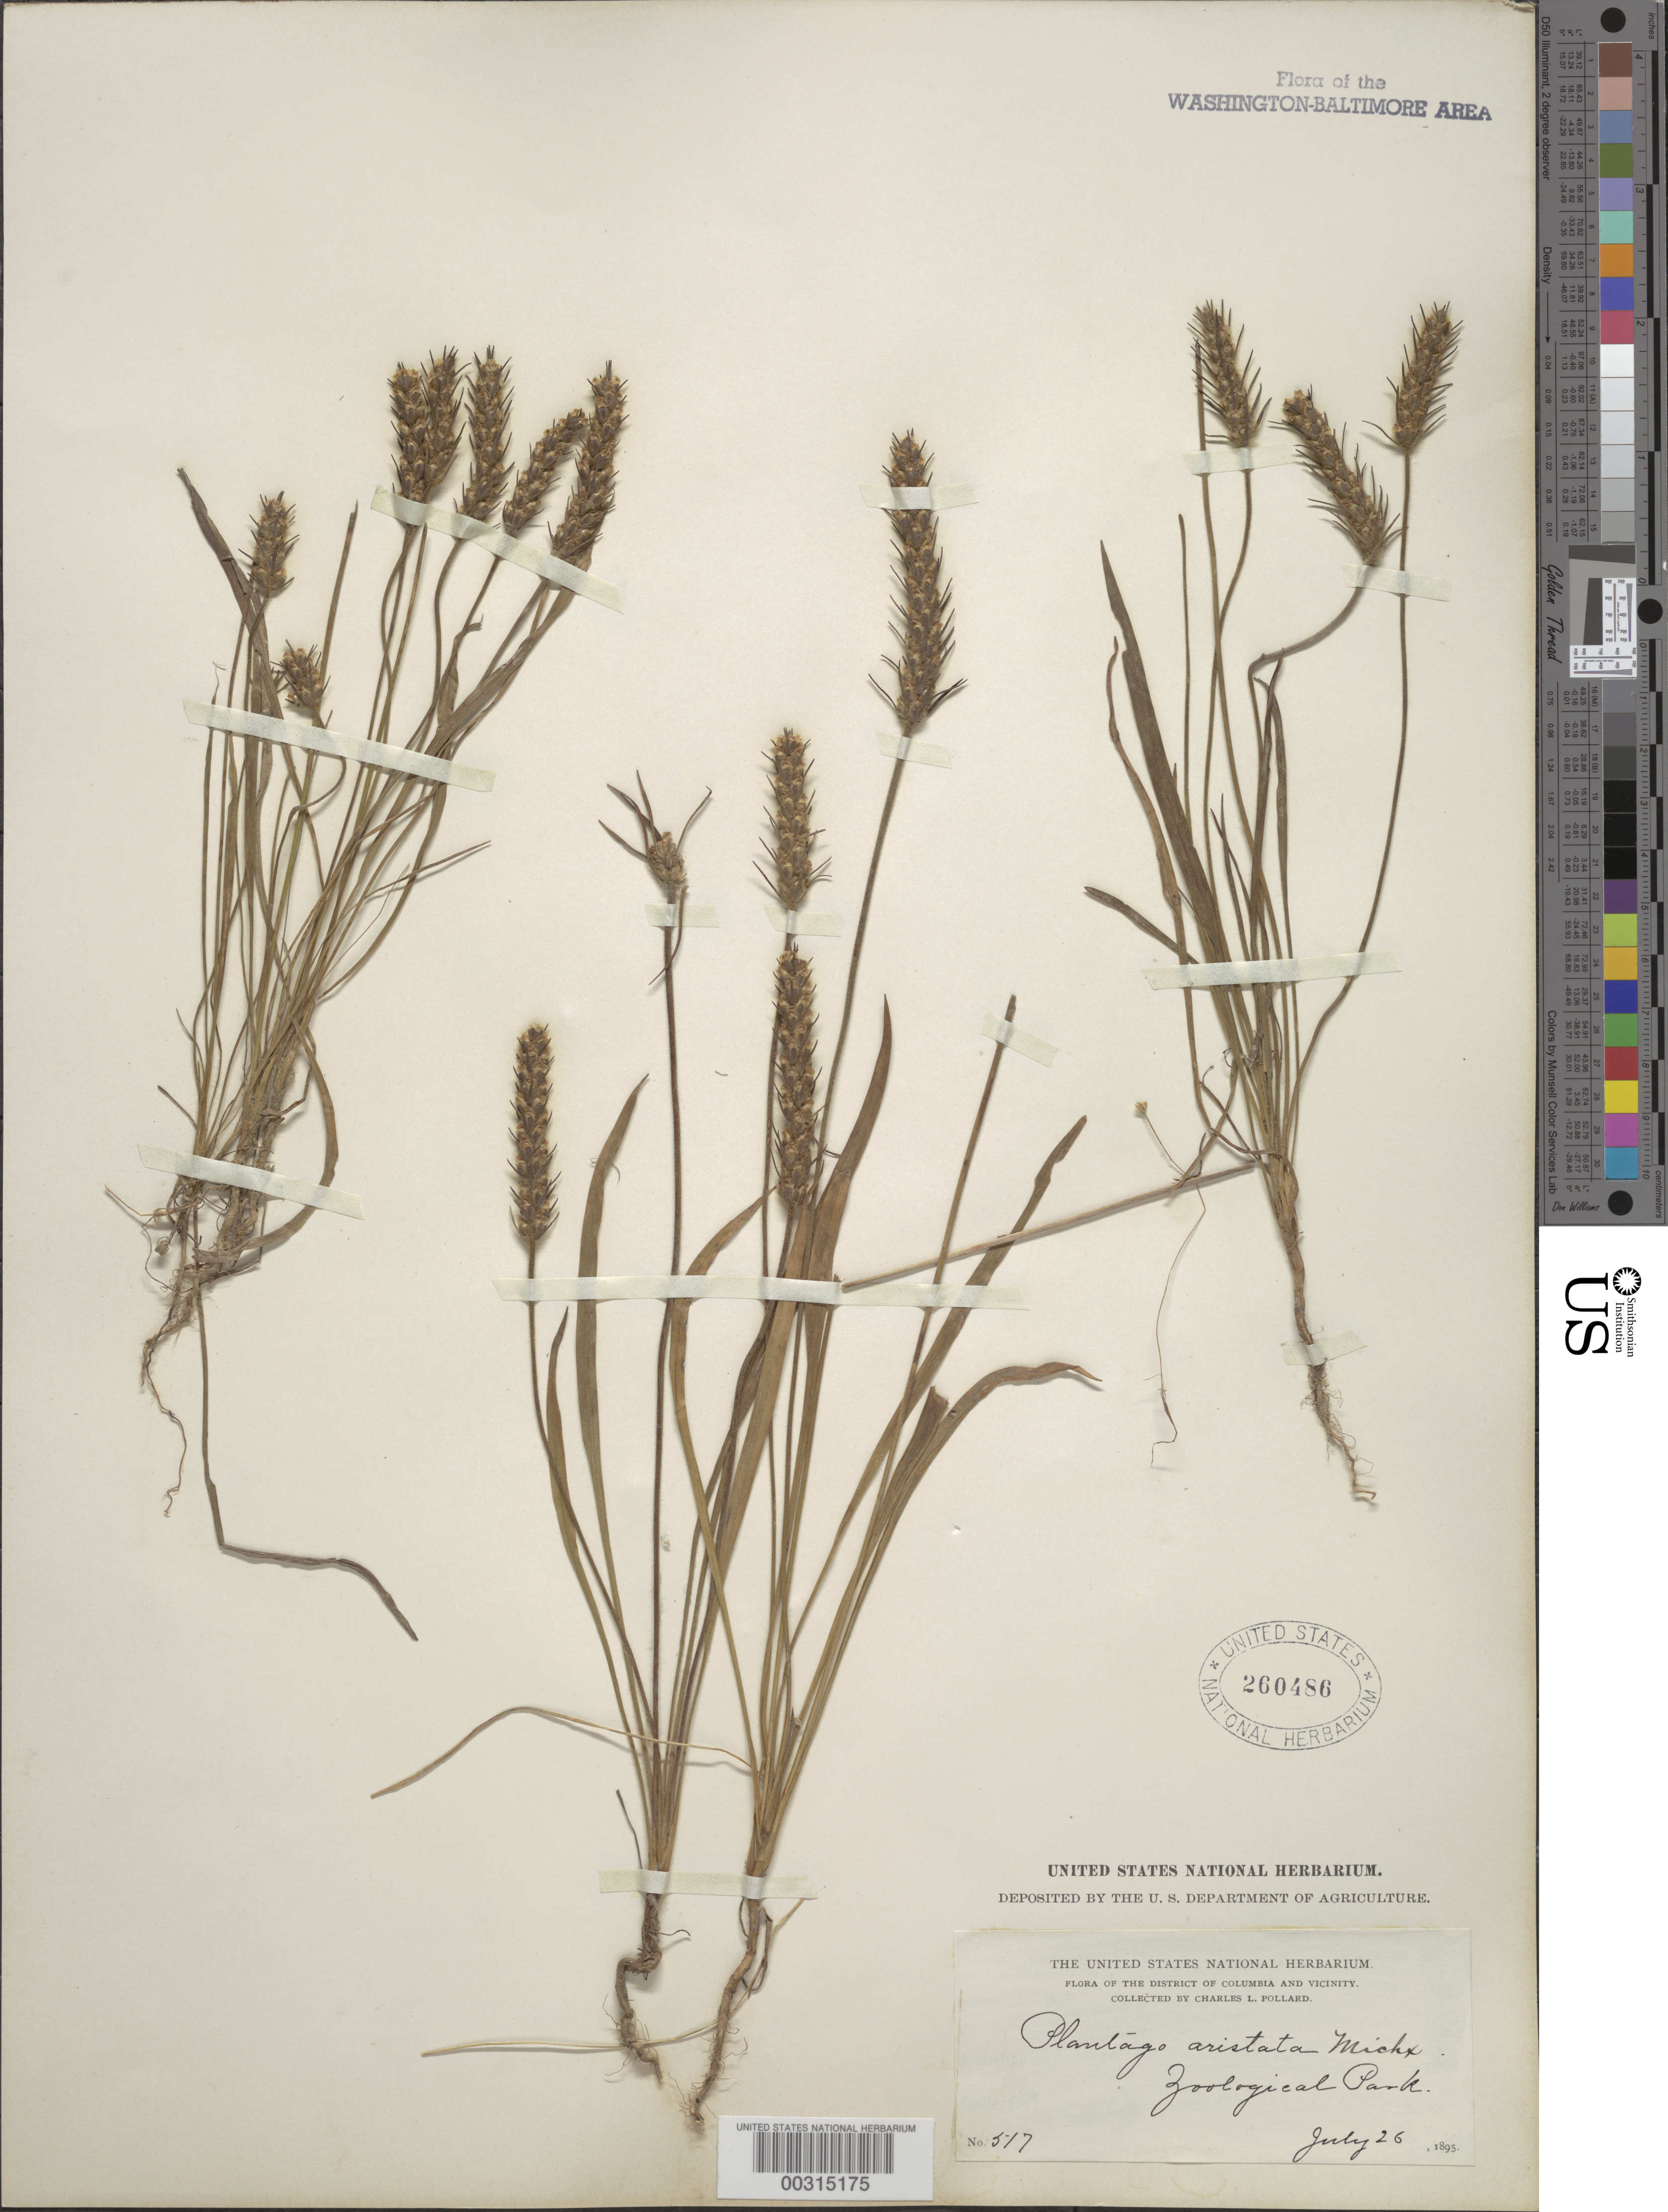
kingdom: Plantae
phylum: Tracheophyta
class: Magnoliopsida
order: Lamiales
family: Plantaginaceae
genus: Plantago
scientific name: Plantago aristata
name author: Michx.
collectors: C. L. Pollard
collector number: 517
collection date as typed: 26 Jul 1895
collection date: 1895-07-26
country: United States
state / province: District of Columbia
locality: Zoological Park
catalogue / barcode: US 260486